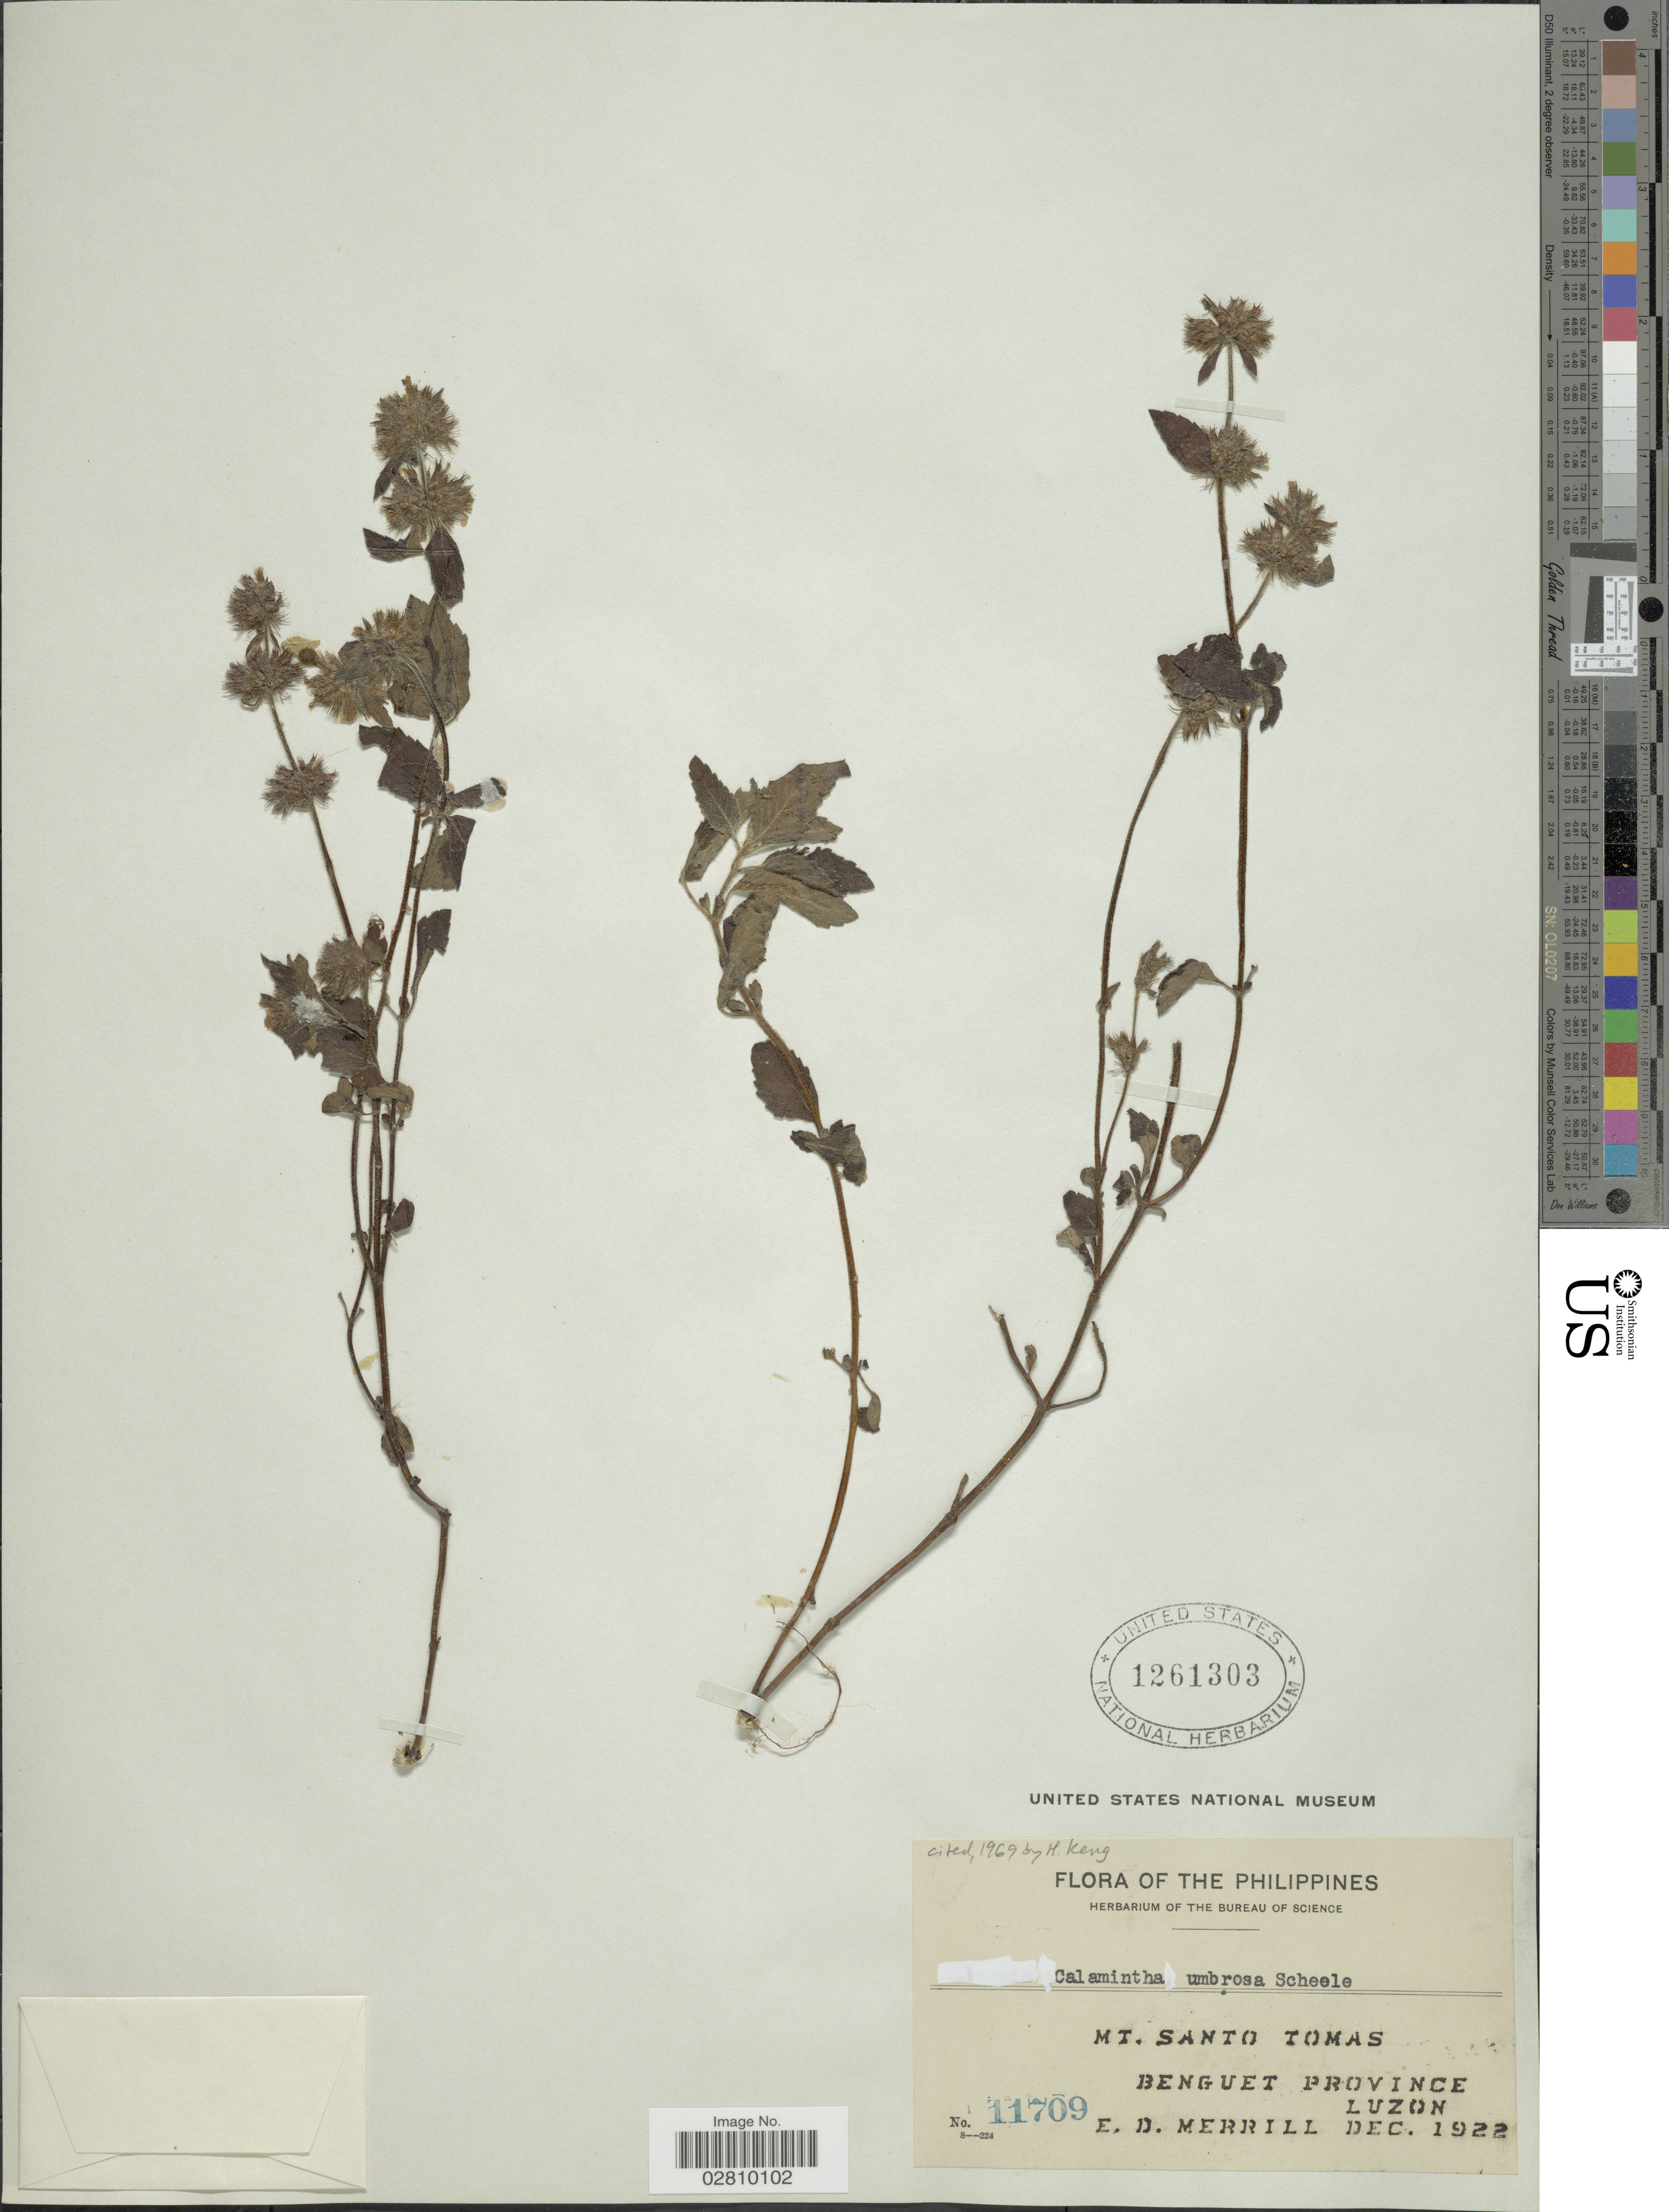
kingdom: Plantae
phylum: Tracheophyta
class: Magnoliopsida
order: Lamiales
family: Lamiaceae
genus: Calamintha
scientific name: Calamintha umbrosa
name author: (M. Bieb.) Rchb.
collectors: E. D. Merrill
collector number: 11709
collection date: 1922-12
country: Philippines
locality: Mt. Santo Tomas, Benguet Province, Luzon.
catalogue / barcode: US 1261303